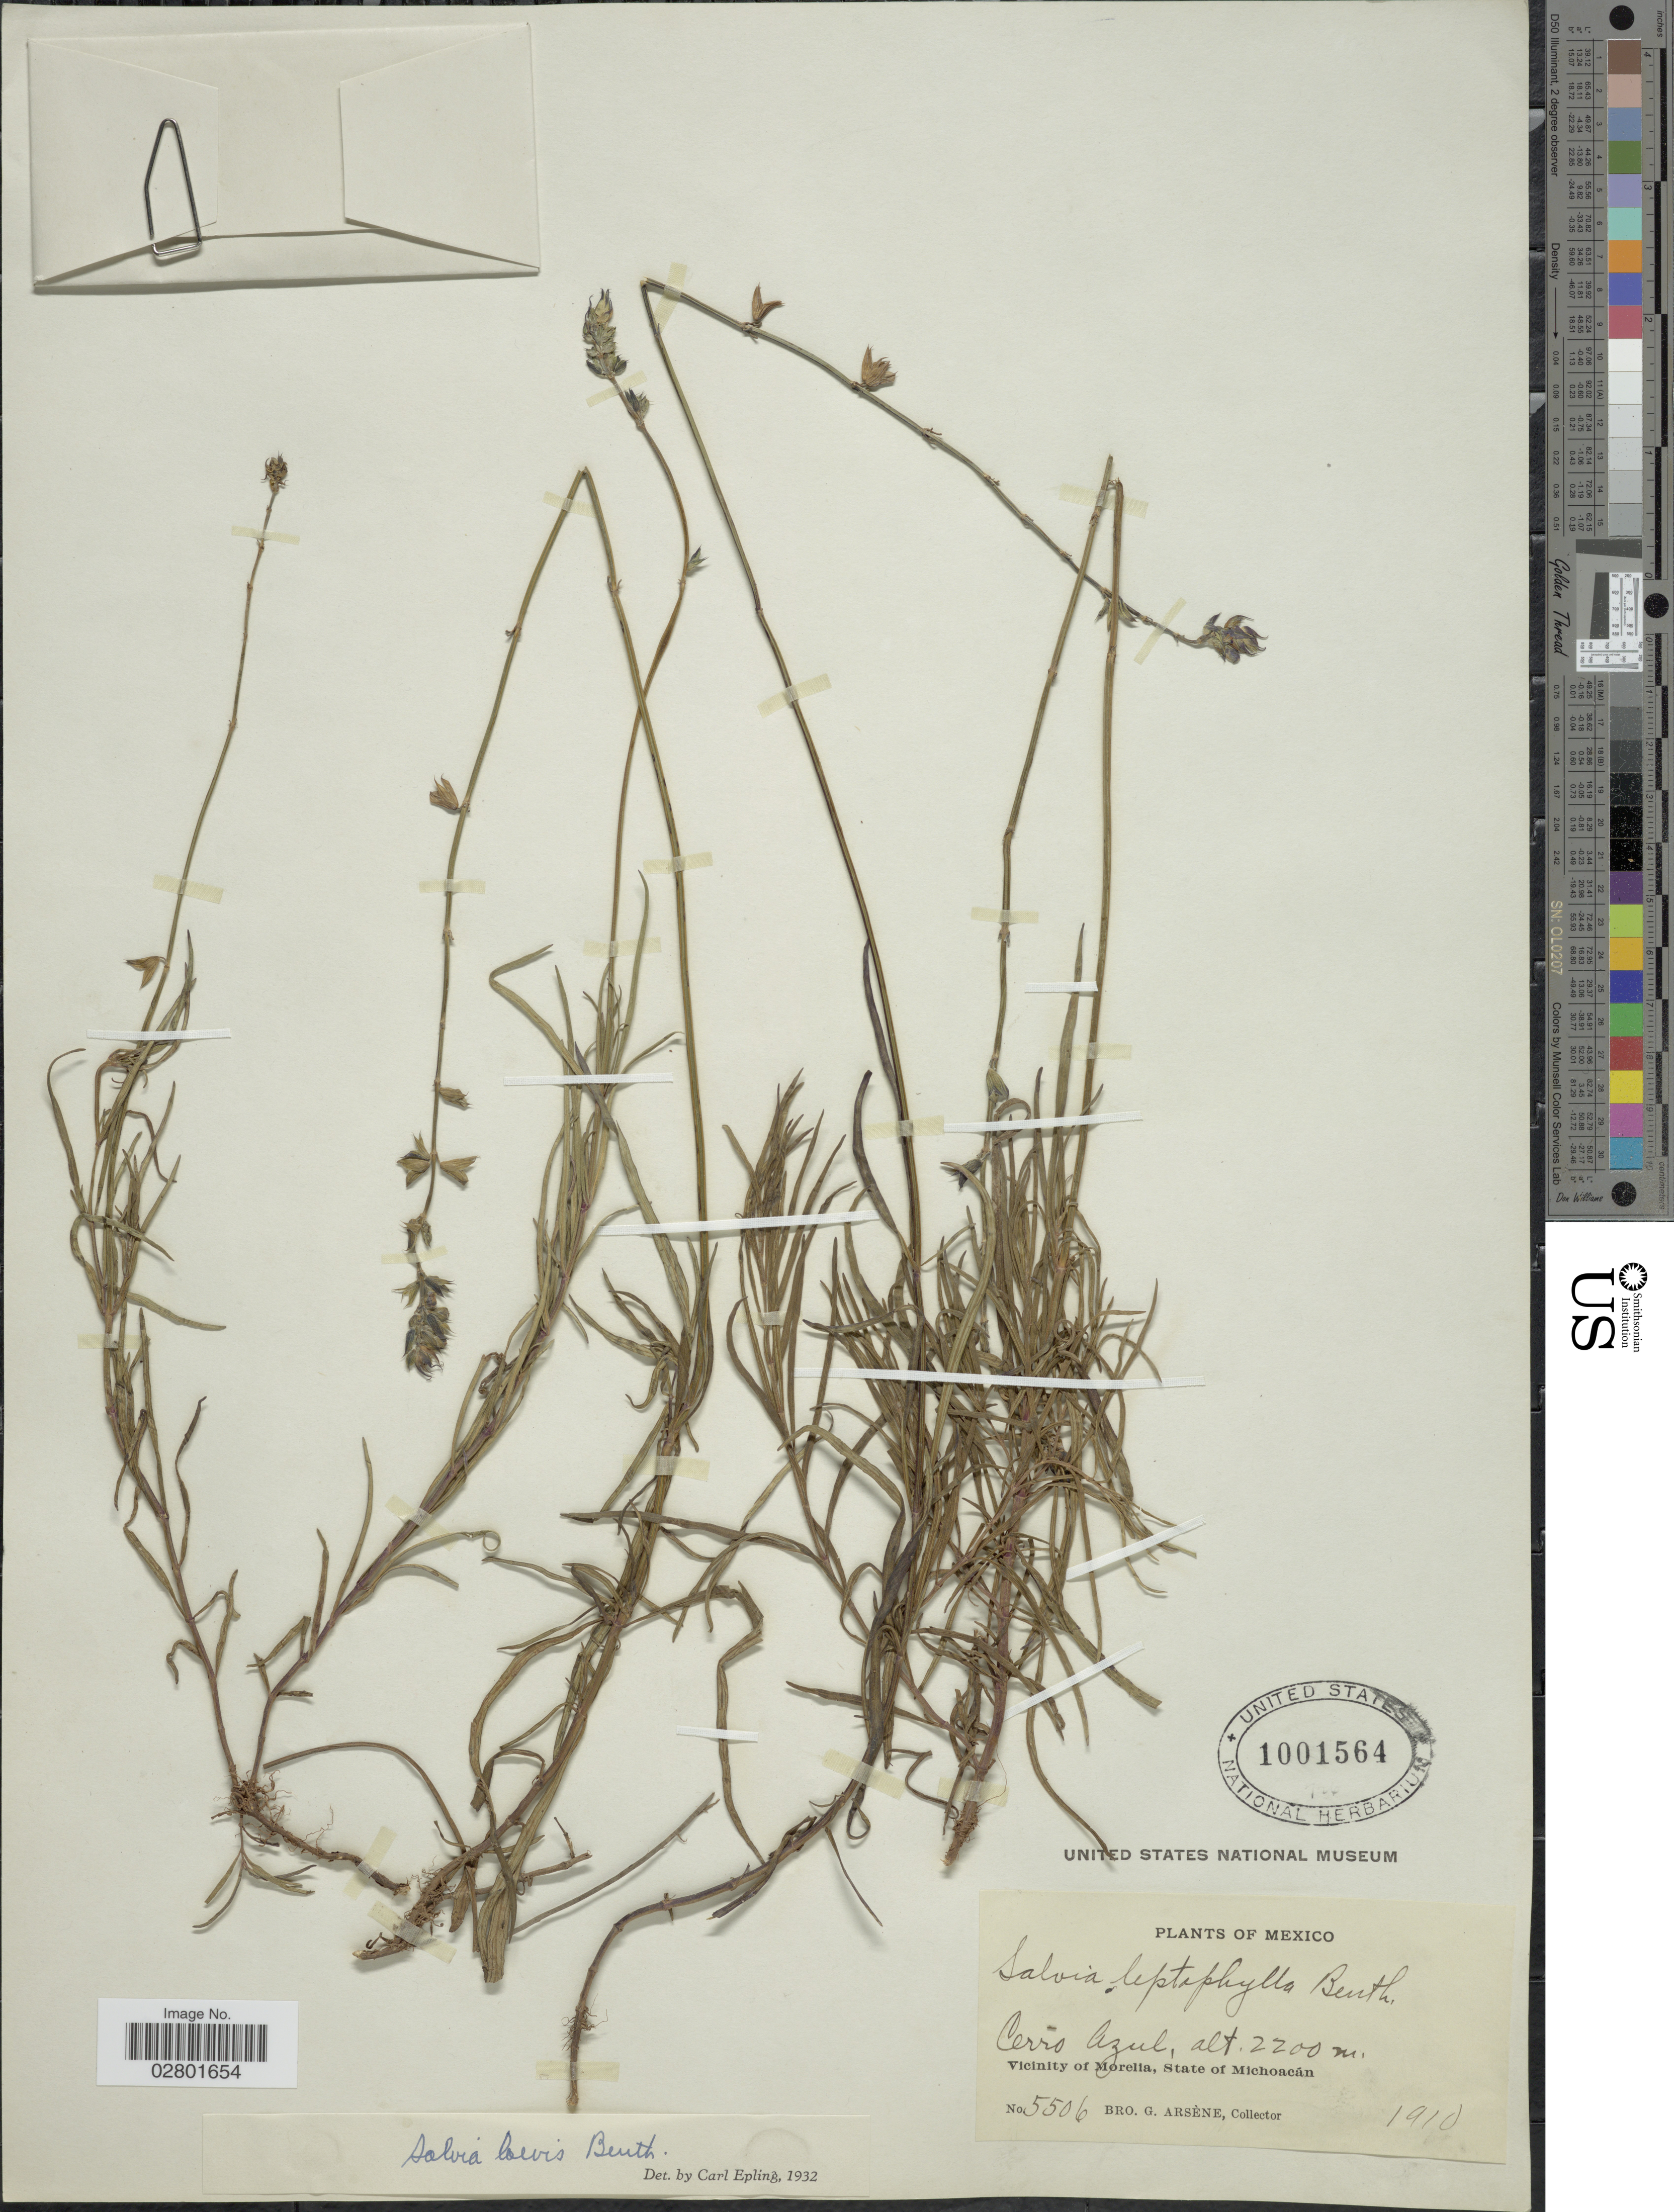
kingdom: Plantae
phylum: Tracheophyta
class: Magnoliopsida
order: Lamiales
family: Lamiaceae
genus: Salvia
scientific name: Salvia laevis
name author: Benth.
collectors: Bro. G. Arsène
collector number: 5506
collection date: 1910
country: Mexico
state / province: Michoacán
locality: Cerro Azul, Vicinity of Morelia.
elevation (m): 2200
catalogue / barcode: US 1001564